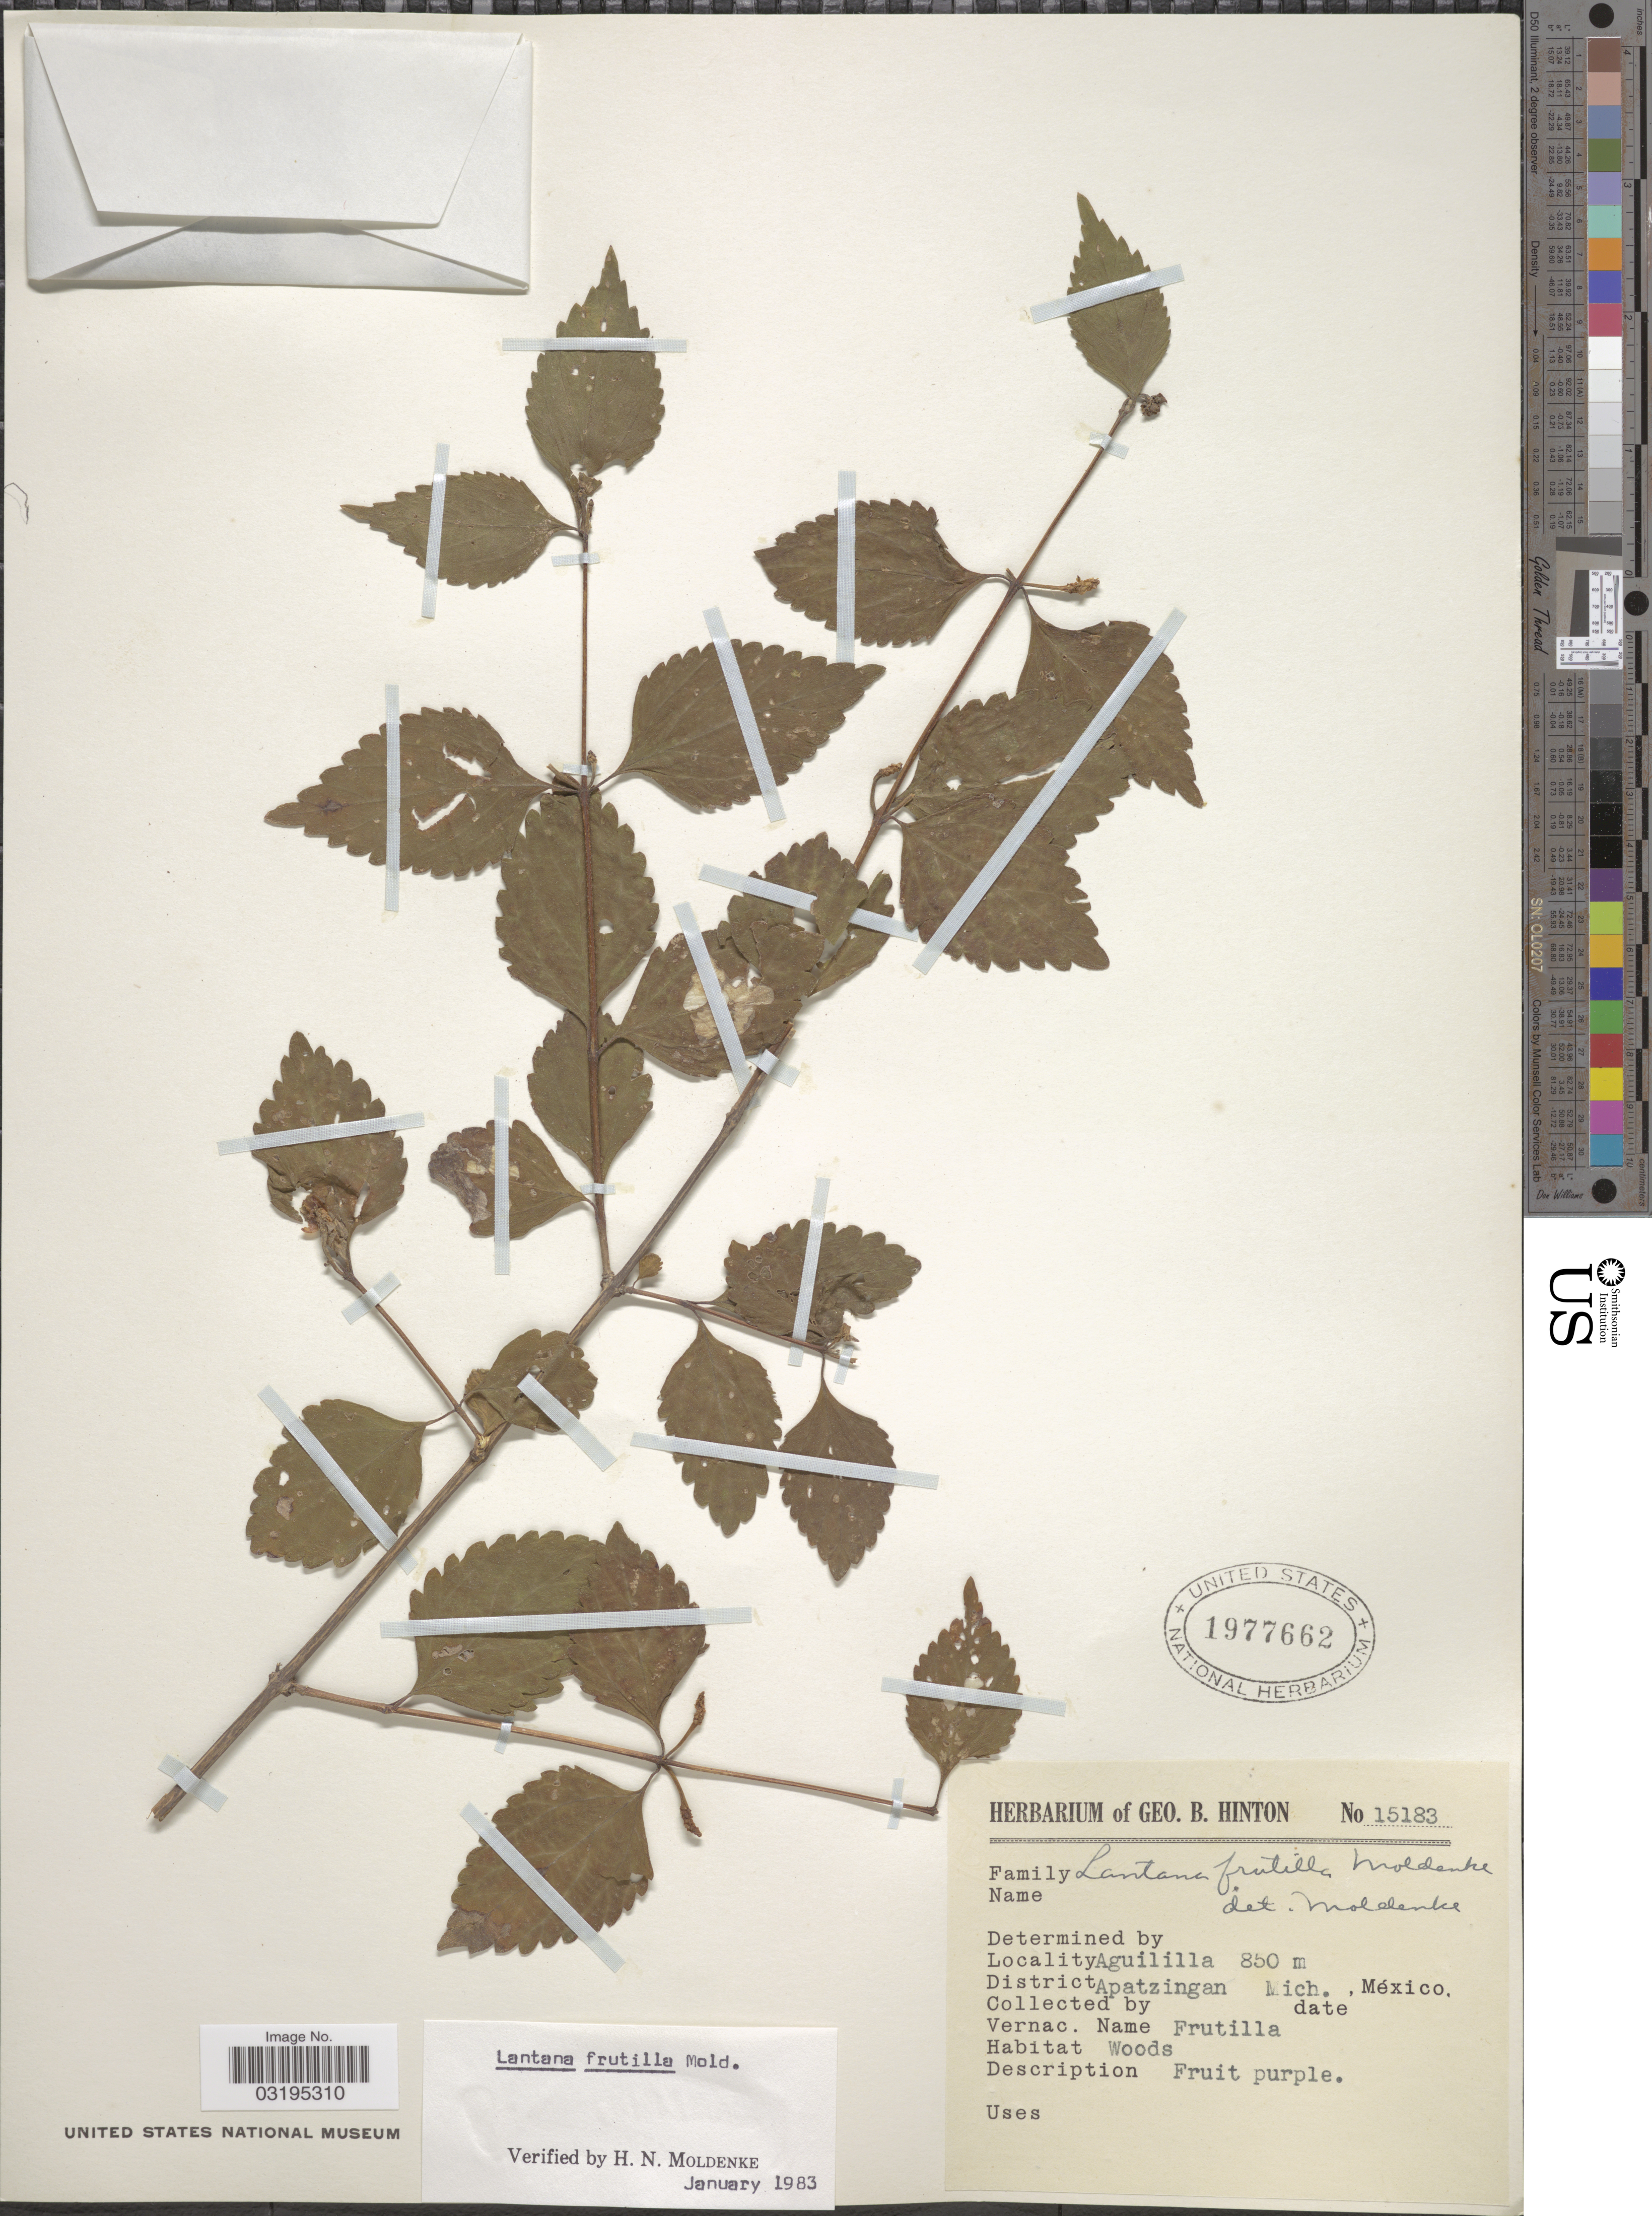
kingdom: Plantae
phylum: Tracheophyta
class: Magnoliopsida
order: Lamiales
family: Verbenaceae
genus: Lantana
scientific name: Lantana frutilla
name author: Moldenke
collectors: ex herb. G. B. Hinton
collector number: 15183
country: Mexico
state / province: Michoacán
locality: Aguililla. District Apatzingan.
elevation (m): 850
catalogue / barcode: US 1977662